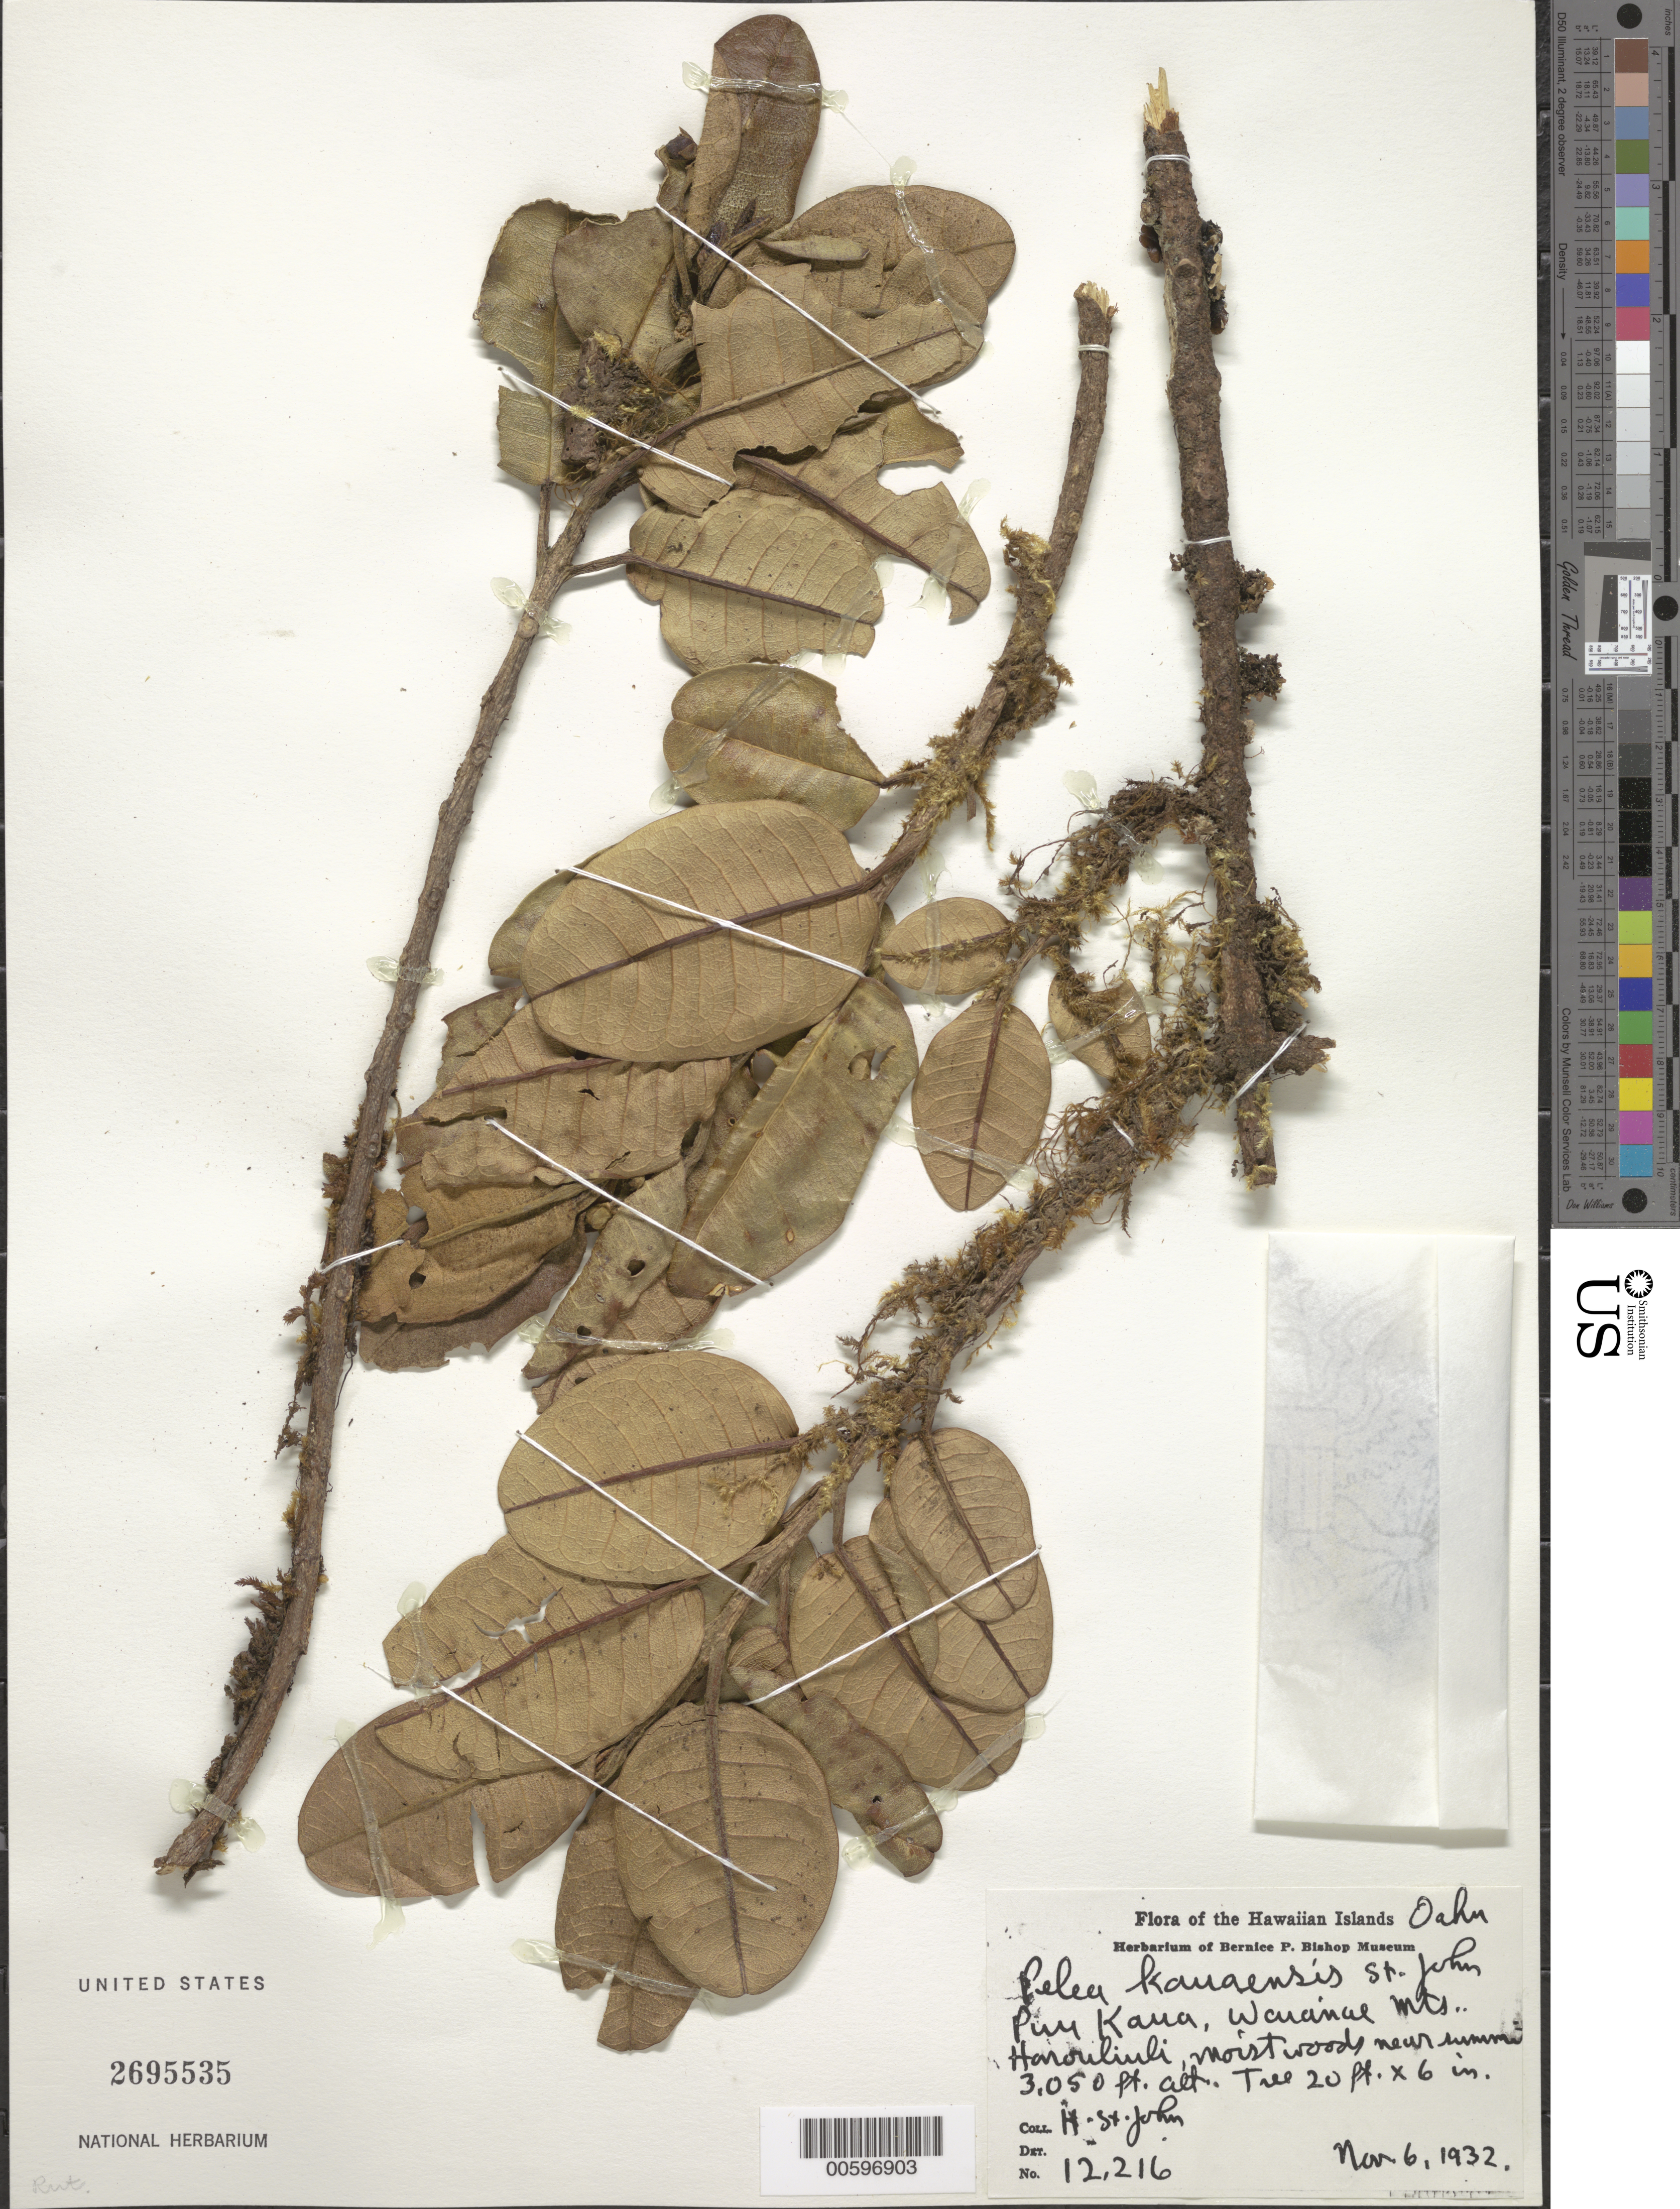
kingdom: Plantae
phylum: Tracheophyta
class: Magnoliopsida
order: Sapindales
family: Rutaceae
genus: Melicope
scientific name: Melicope kavaiensis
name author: (H. Mann) T.G. Hartley & B.C. Stone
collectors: H. St. John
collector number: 12216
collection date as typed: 6 Nov 1932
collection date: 1932-11-06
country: United States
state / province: Hawaii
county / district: Honolulu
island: Oahu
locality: Puu Kaua, Waianae Mts, Honouliuli.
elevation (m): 930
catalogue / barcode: US 2695535